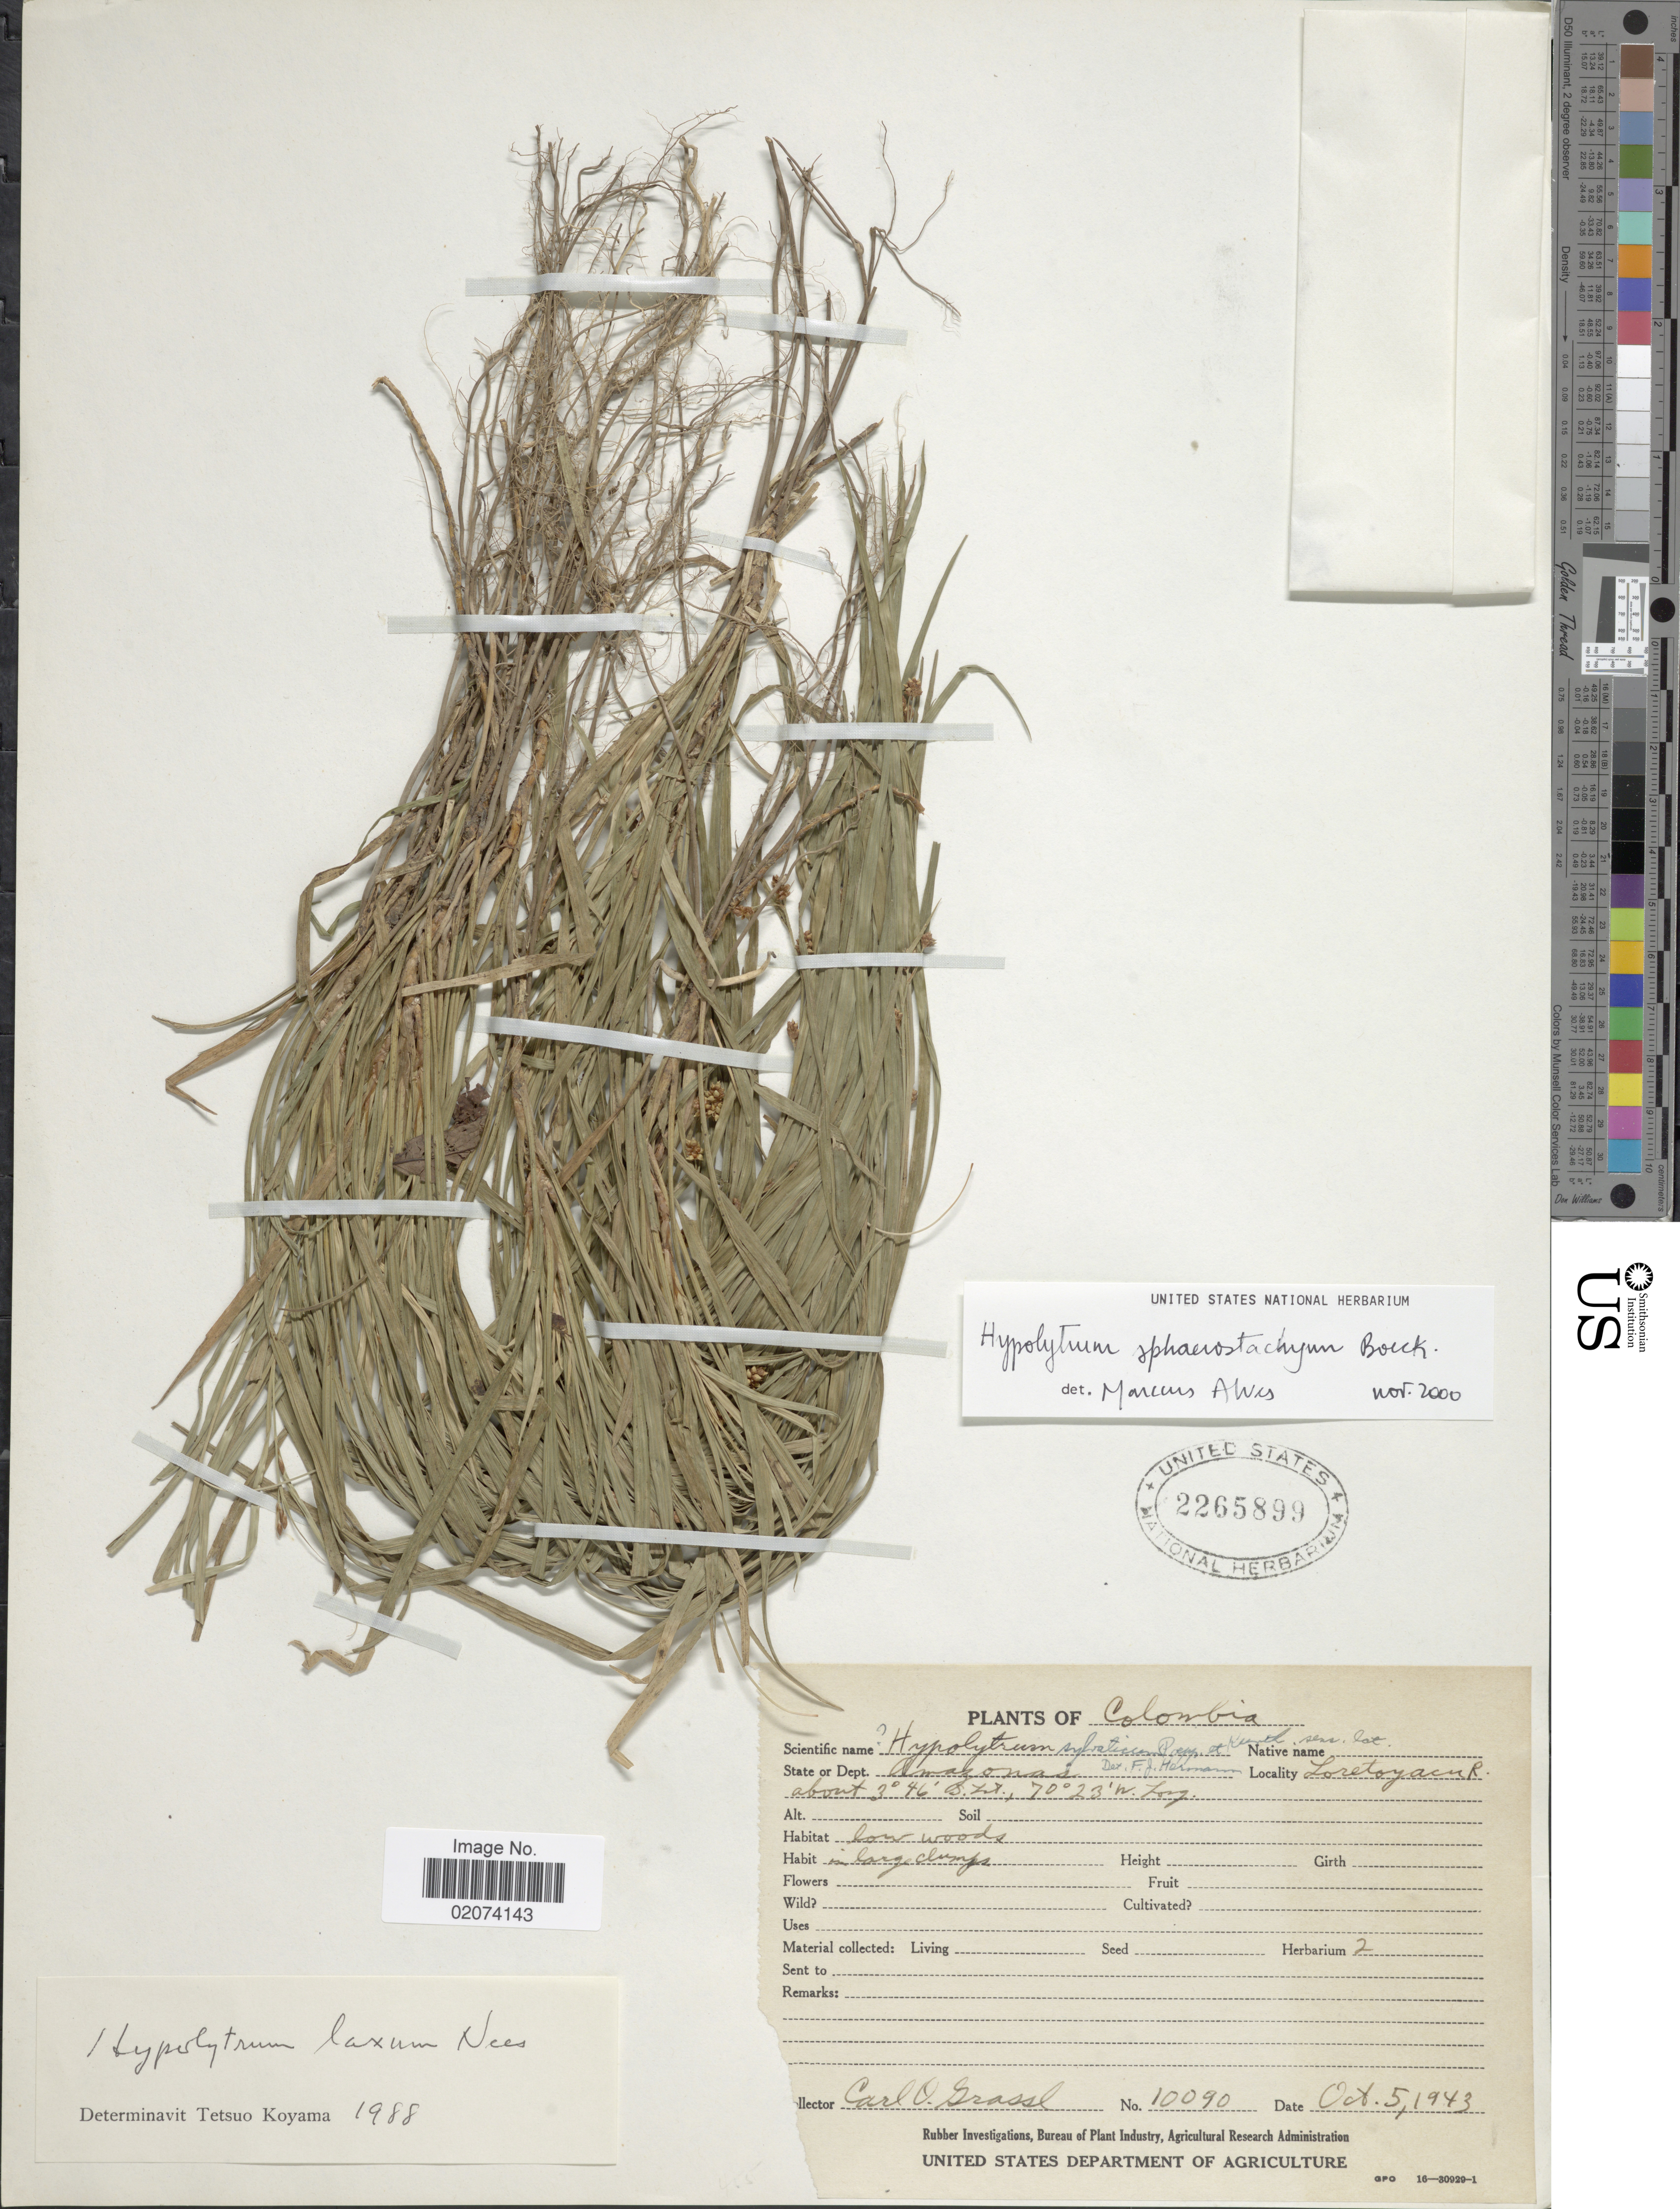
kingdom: Plantae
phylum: Tracheophyta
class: Liliopsida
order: Poales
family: Cyperaceae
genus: Hypolytrum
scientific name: Hypolytrum sphaerostachyum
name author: Boeckeler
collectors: C. Grassl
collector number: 10090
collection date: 1943-10-05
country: Colombia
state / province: Amazônas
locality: Dept. Amazonas. Loretoyacu R.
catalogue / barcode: US 2265899